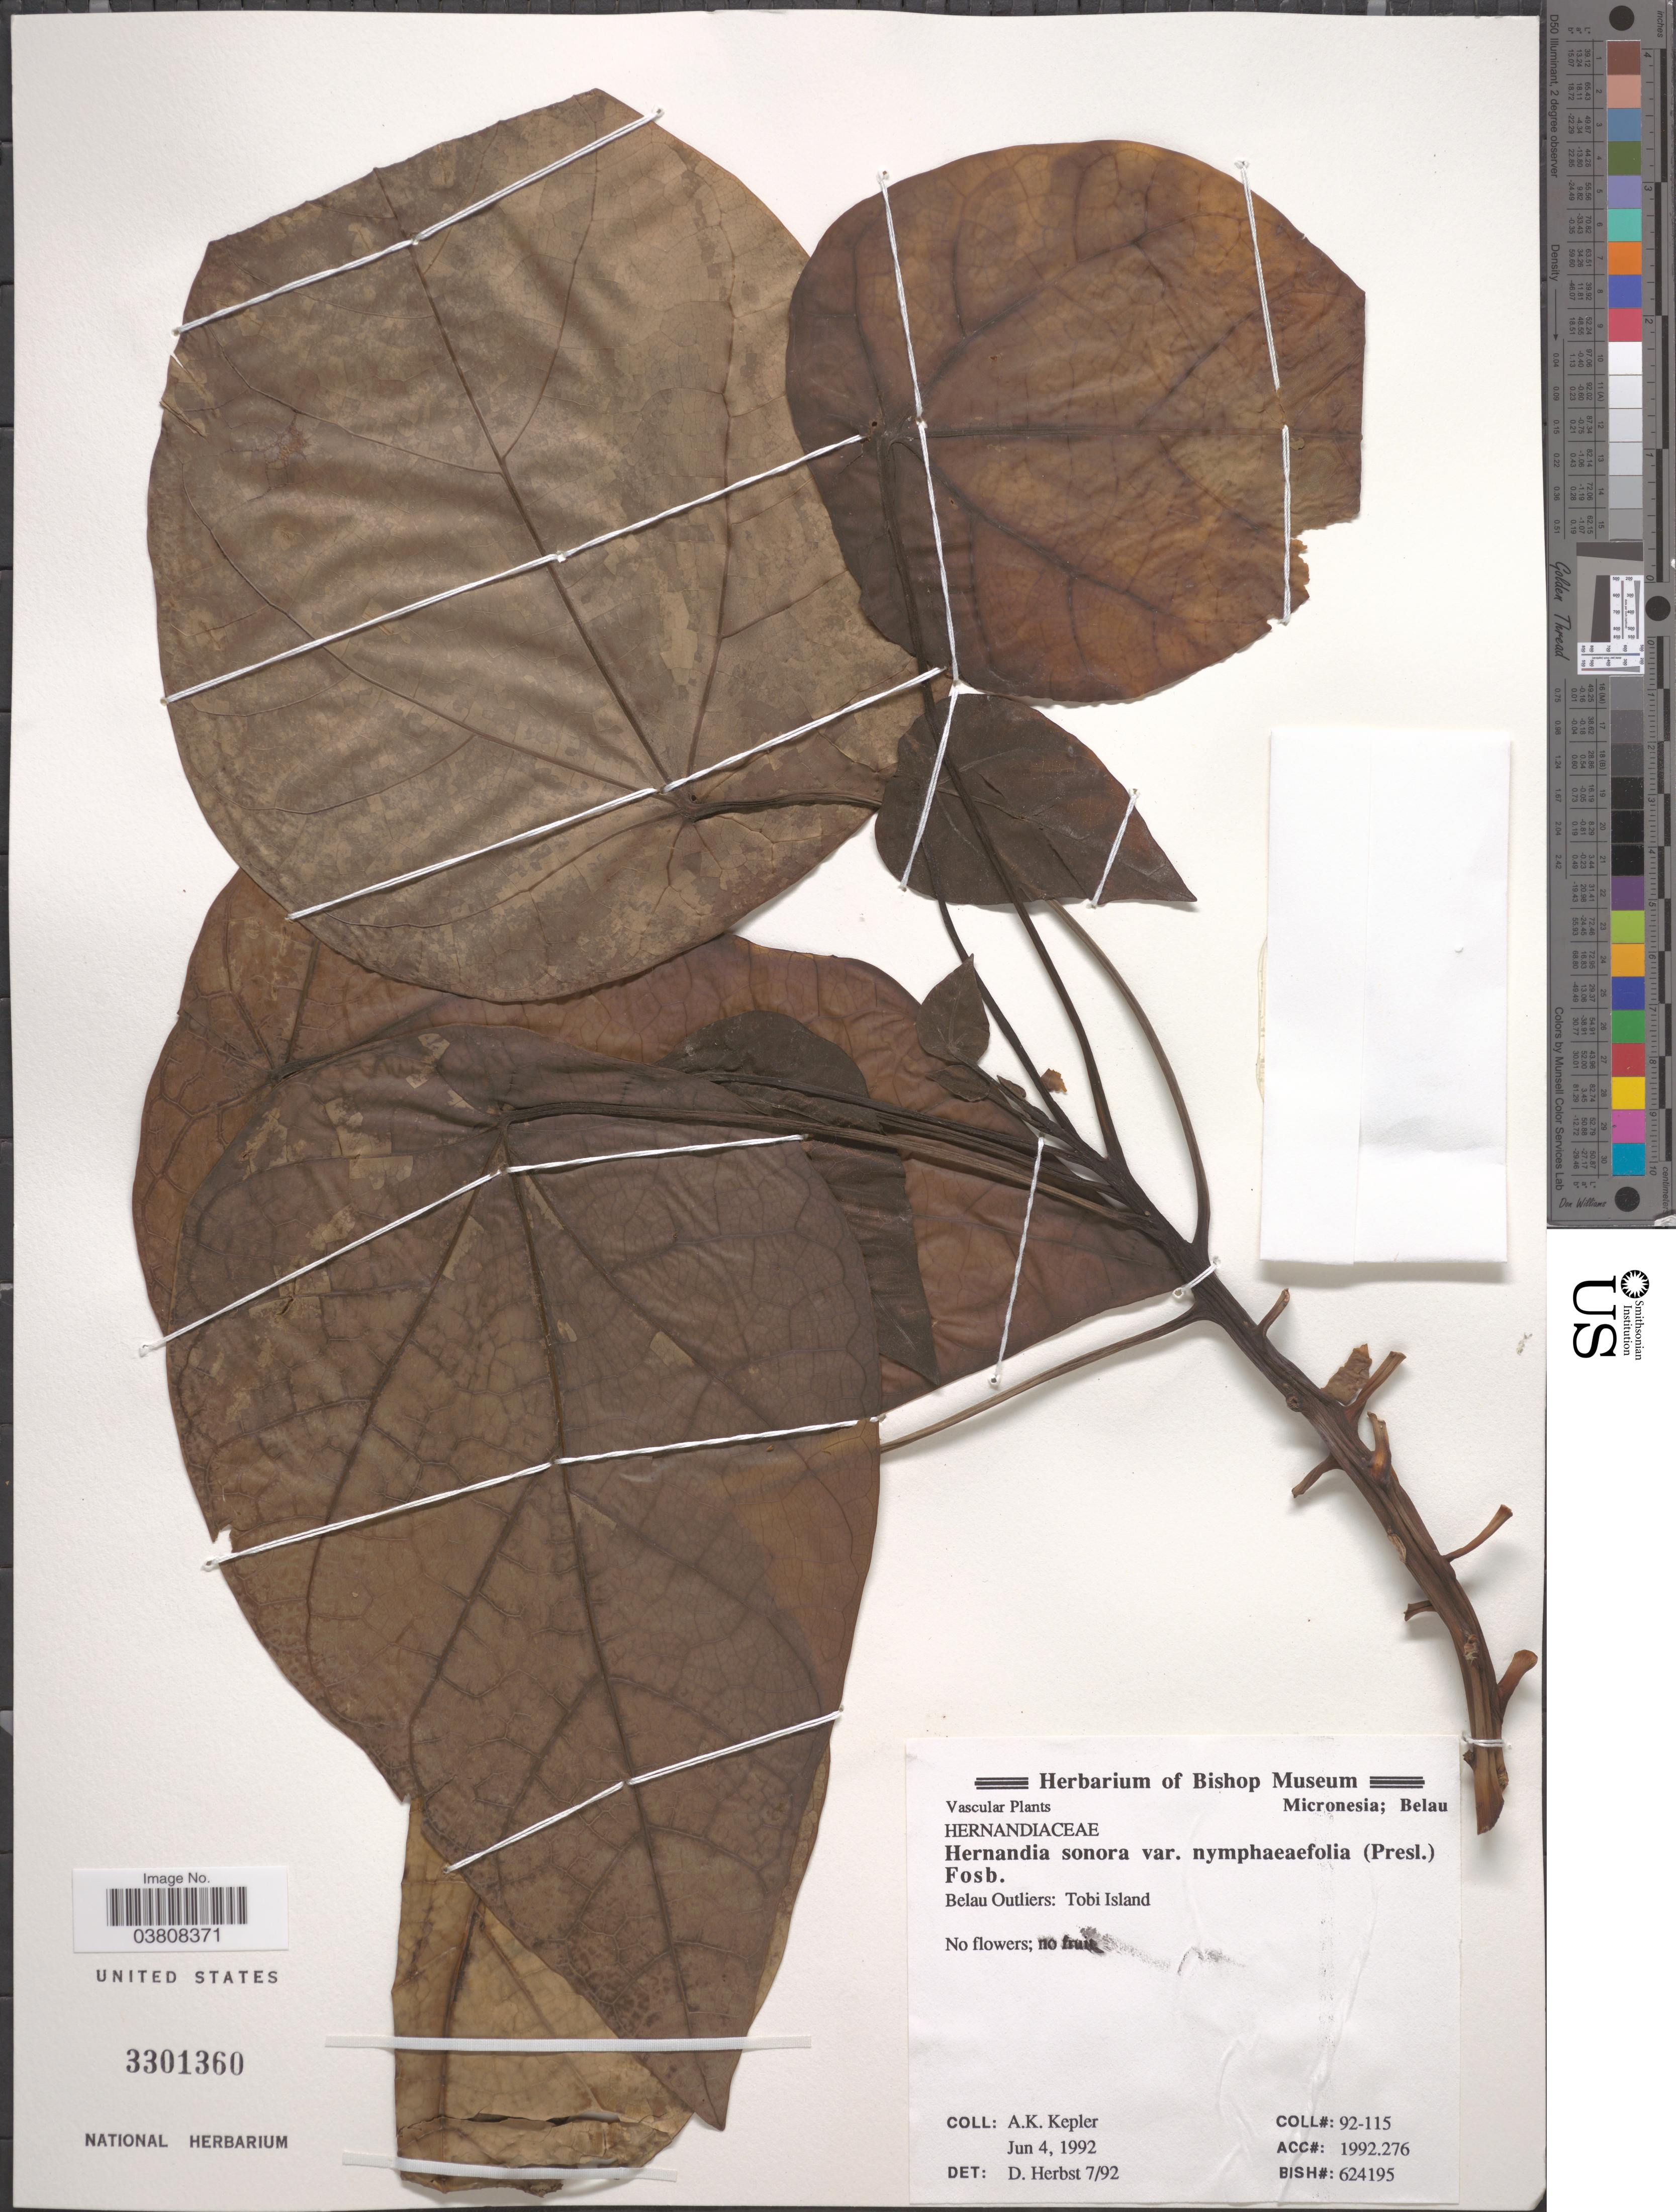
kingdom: Plantae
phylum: Tracheophyta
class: Magnoliopsida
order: Laurales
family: Hernandiaceae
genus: Hernandia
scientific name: Hernandia nymphaeifolia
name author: (C. Presl) Kubitzki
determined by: Strong, Mark T., (BOT), Smithsonian Institution - National Museum of Natural History (UNITED STATES)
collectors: A. K. Kepler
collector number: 92-115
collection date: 1992-06-04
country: Palau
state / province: Belau Outliers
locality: Micronesia; Belau. Tobi Island.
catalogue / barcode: US 3301360